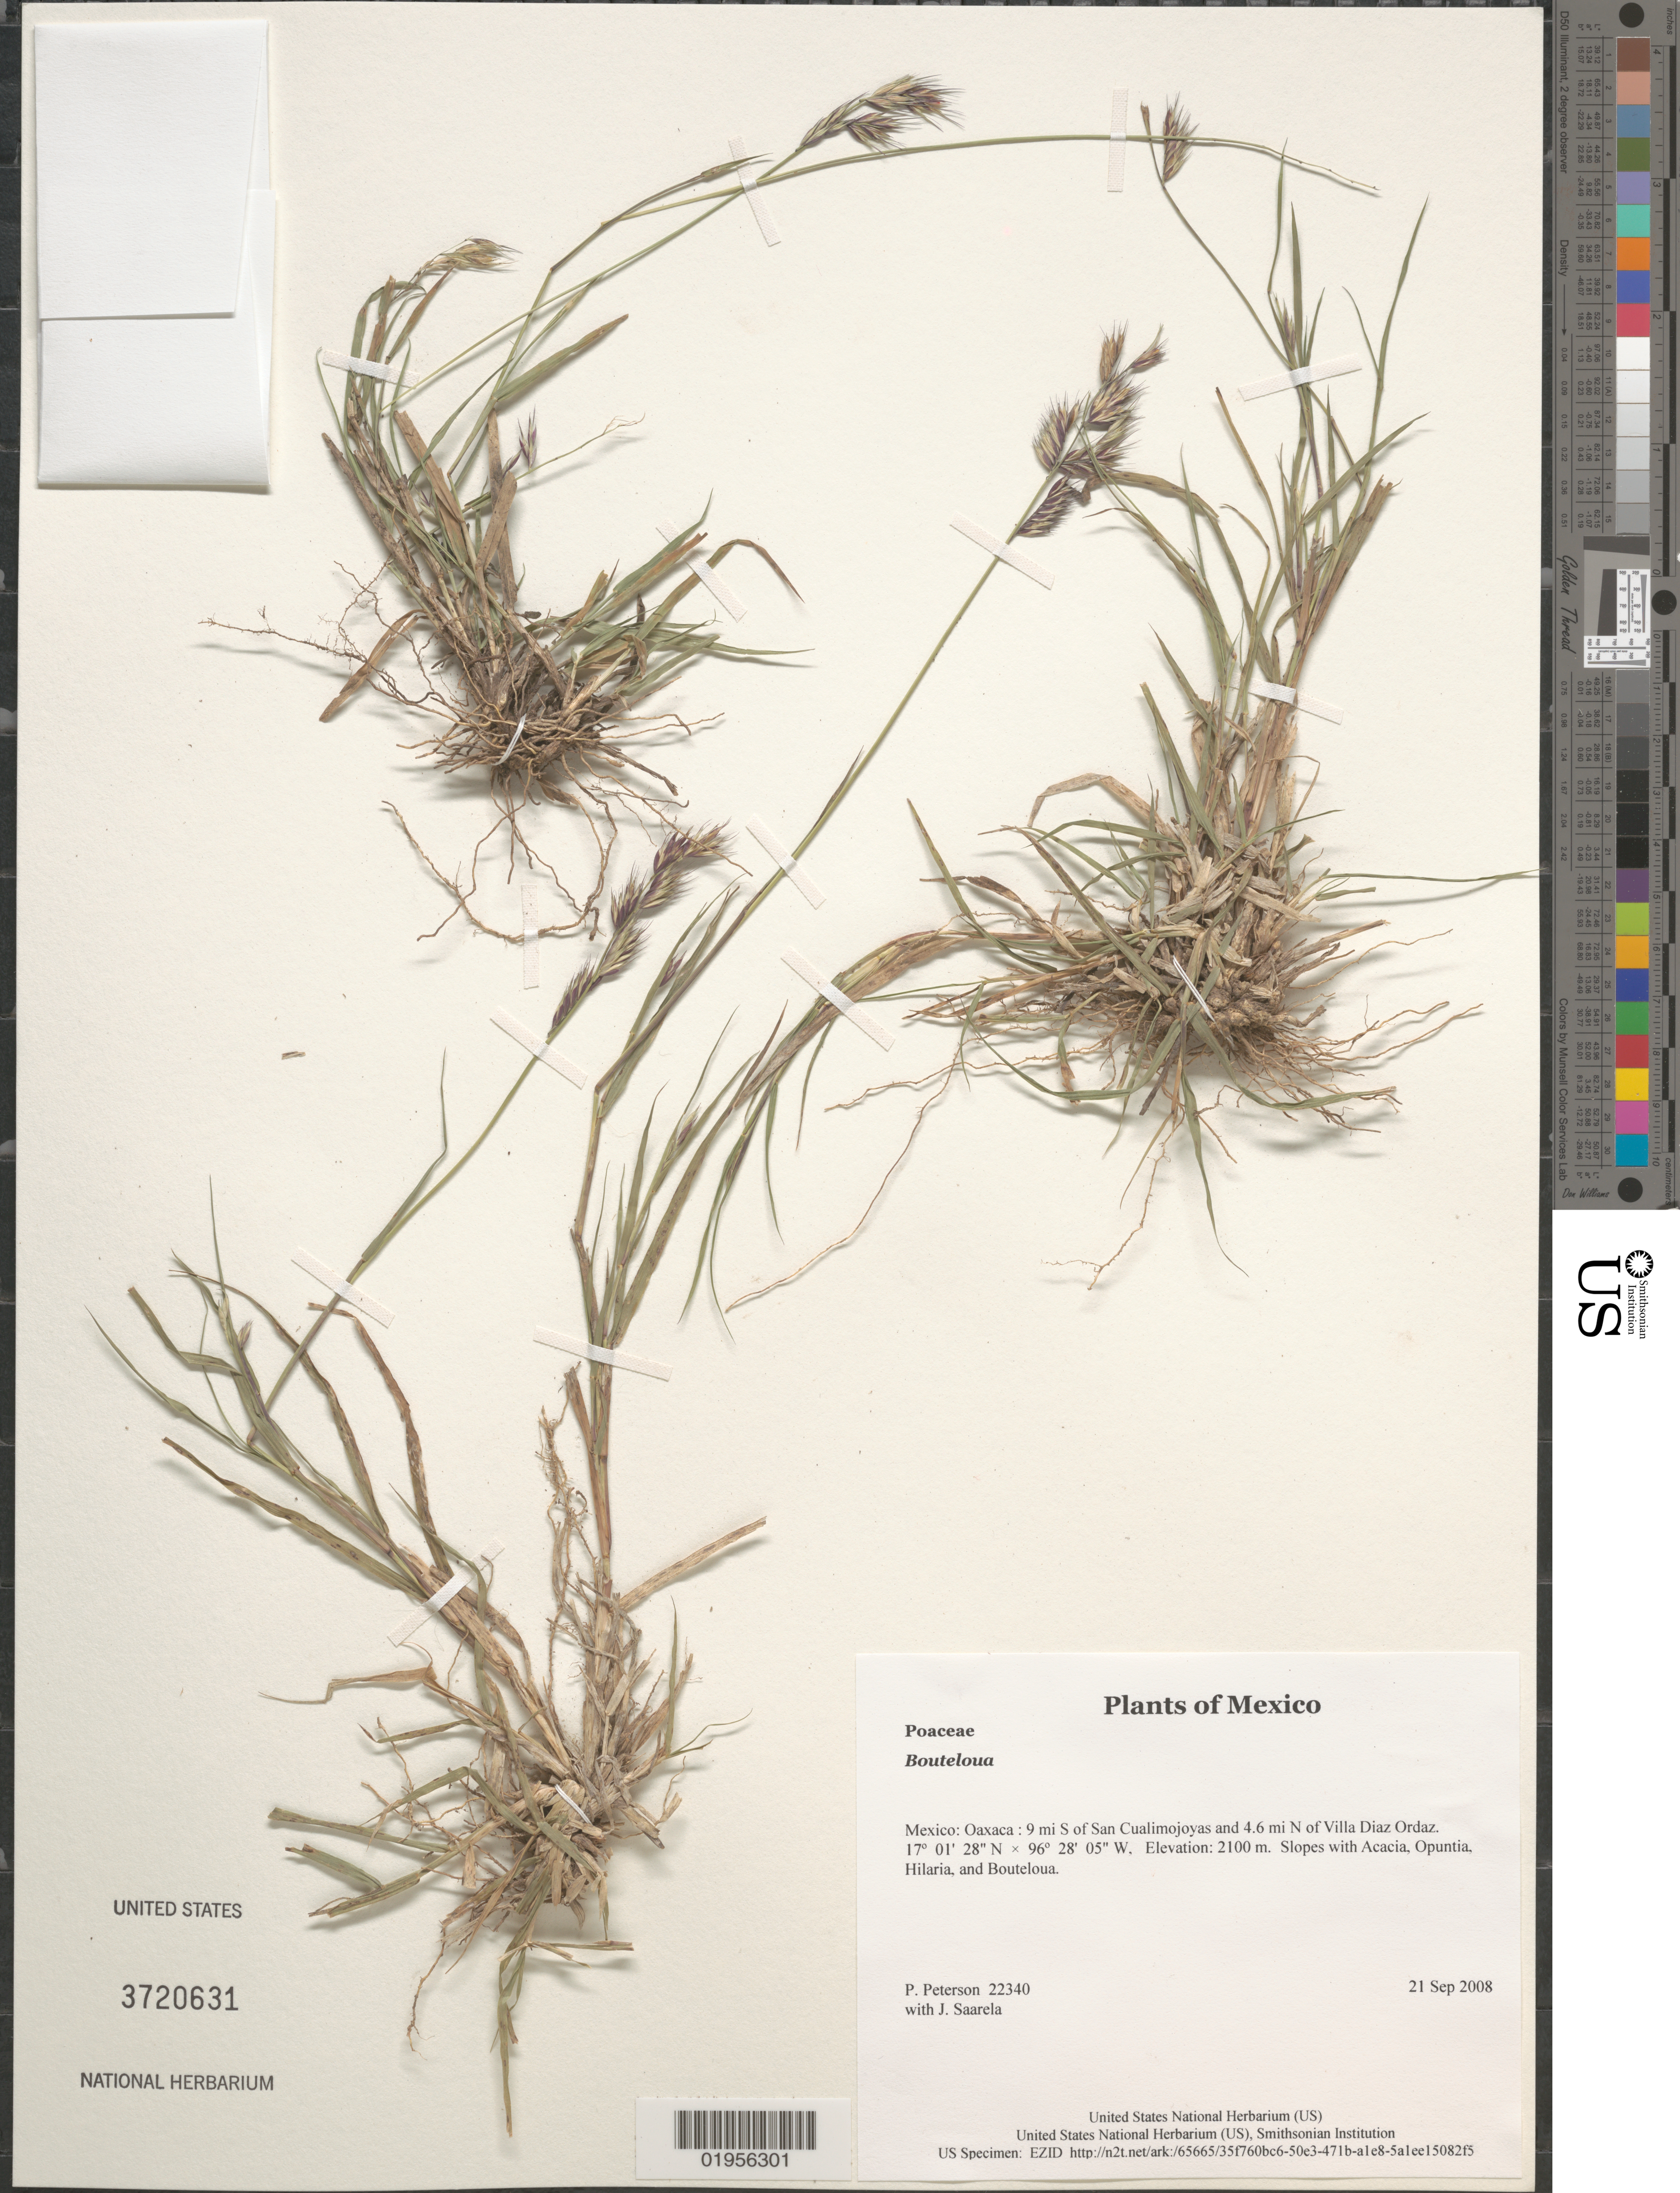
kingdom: Plantae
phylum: Tracheophyta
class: Liliopsida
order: Poales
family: Poaceae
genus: Bouteloua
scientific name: Bouteloua sp.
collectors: P. M. Peterson & J. Saarela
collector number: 22340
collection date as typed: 21 Sep 2008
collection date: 2008-09-21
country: Mexico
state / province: Oaxaca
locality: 9 mi S of San Cualimojoyas and 4.6 mi N of Villa Diaz Ordaz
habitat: Slopes with Acacia, Opuntia, Hilaria, and Bouteloua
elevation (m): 2100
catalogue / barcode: US 3720631